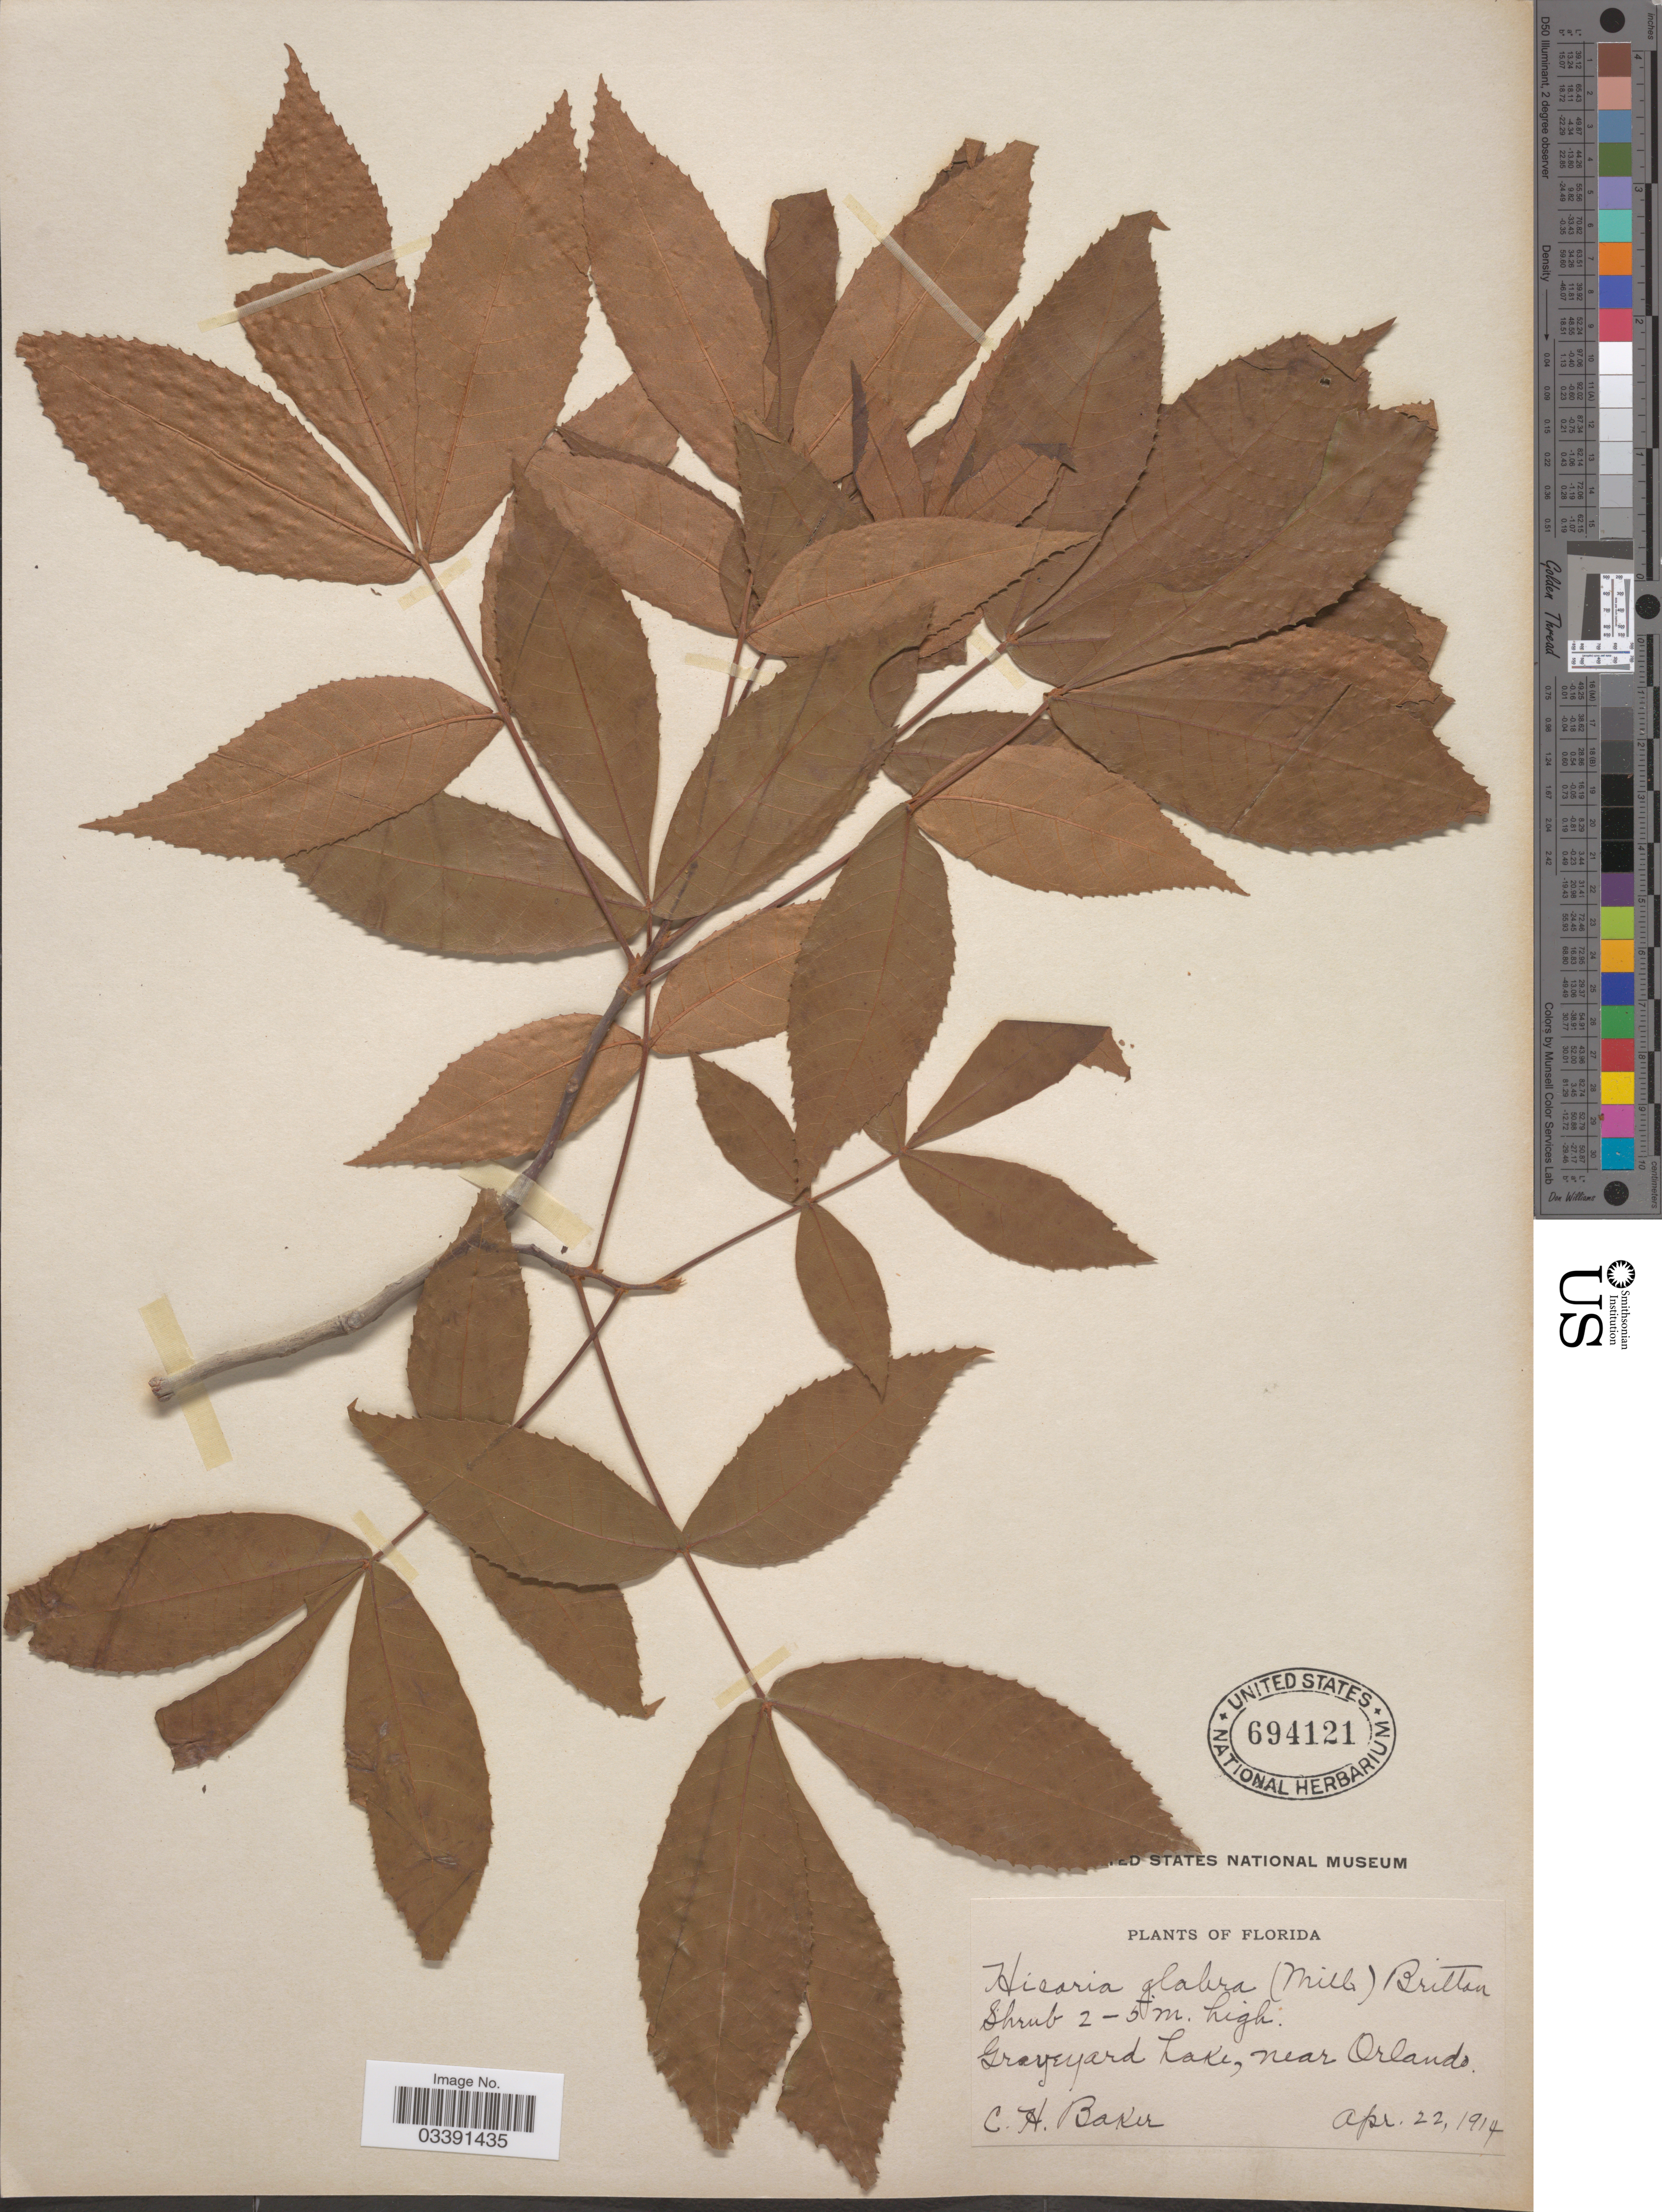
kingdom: Plantae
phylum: Tracheophyta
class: Magnoliopsida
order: Fagales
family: Juglandaceae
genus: Carya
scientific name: Carya floridana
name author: Sarg.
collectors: C. H. Baker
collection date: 1914-04-22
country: United States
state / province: Florida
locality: Graveyard Lake, near Orlando.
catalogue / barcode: US 694121